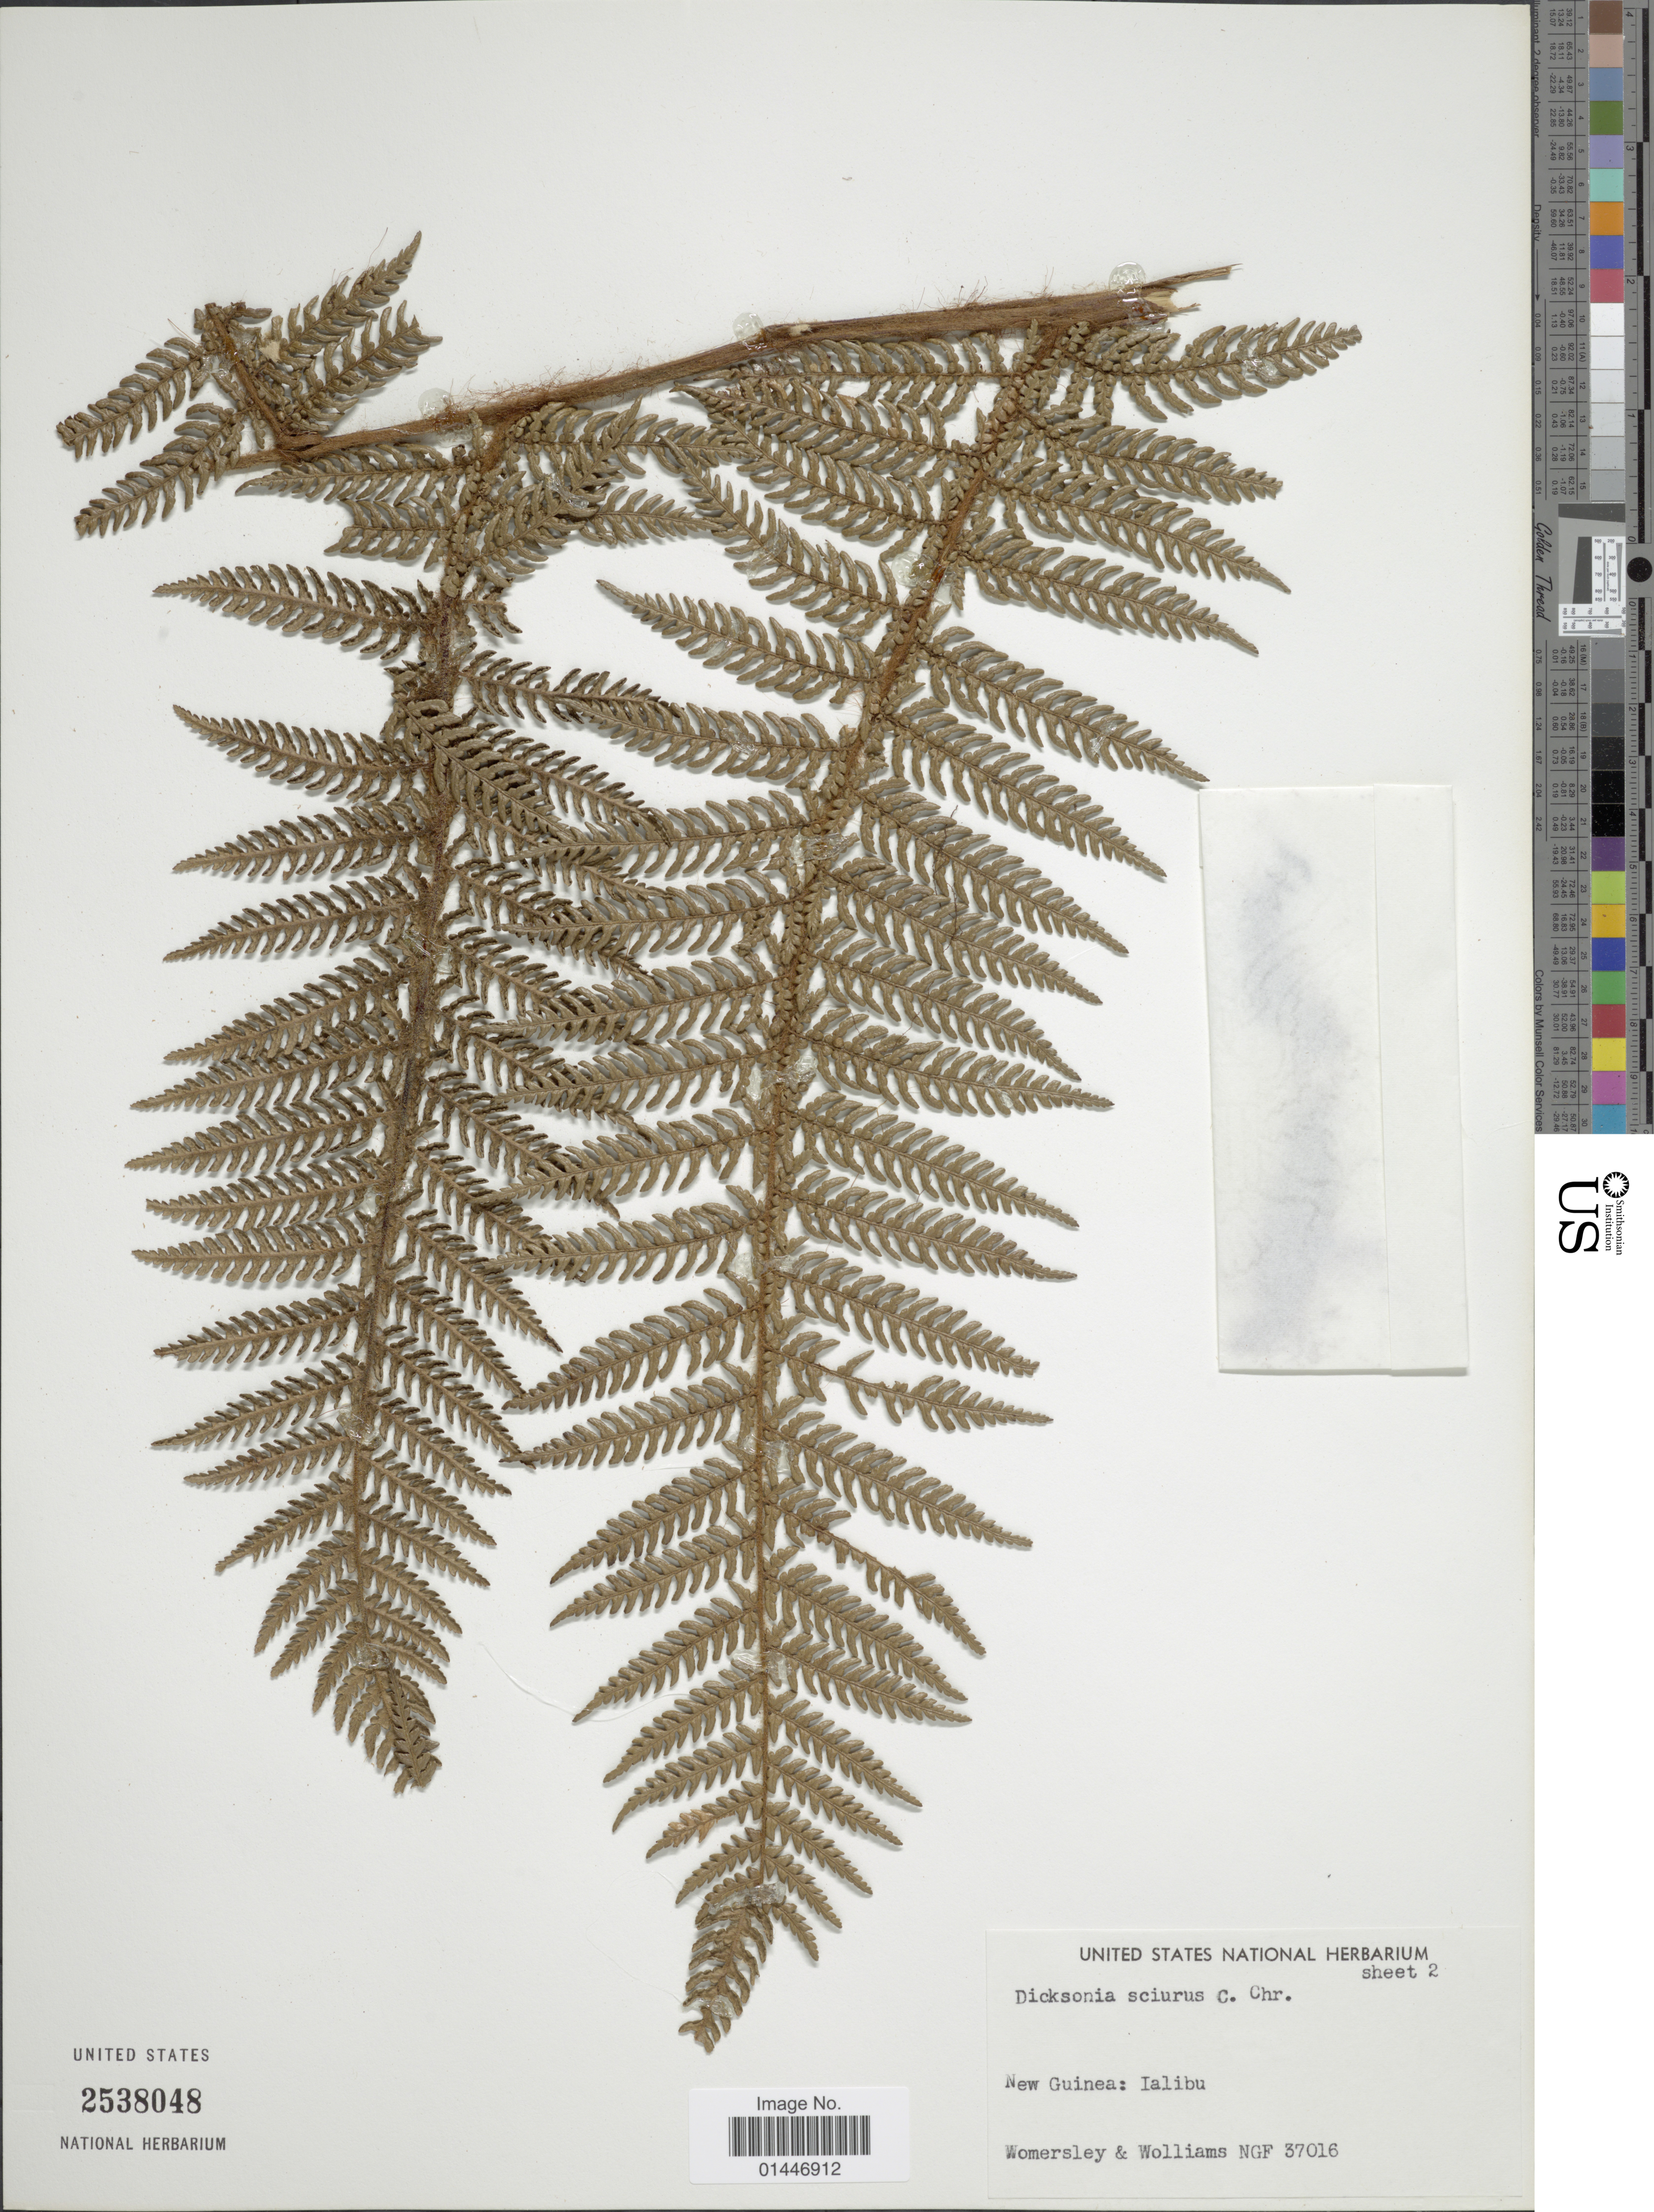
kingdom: Plantae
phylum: Tracheophyta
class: Polypodiopsida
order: Cyatheales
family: Dicksoniaceae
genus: Dicksonia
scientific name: Dicksonia sciurus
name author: C. Chr.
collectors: J. S. Womersley & K. Woolliams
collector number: NGF 37016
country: Papua New Guinea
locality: New Guinea: Ialibu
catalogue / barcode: US 2538048